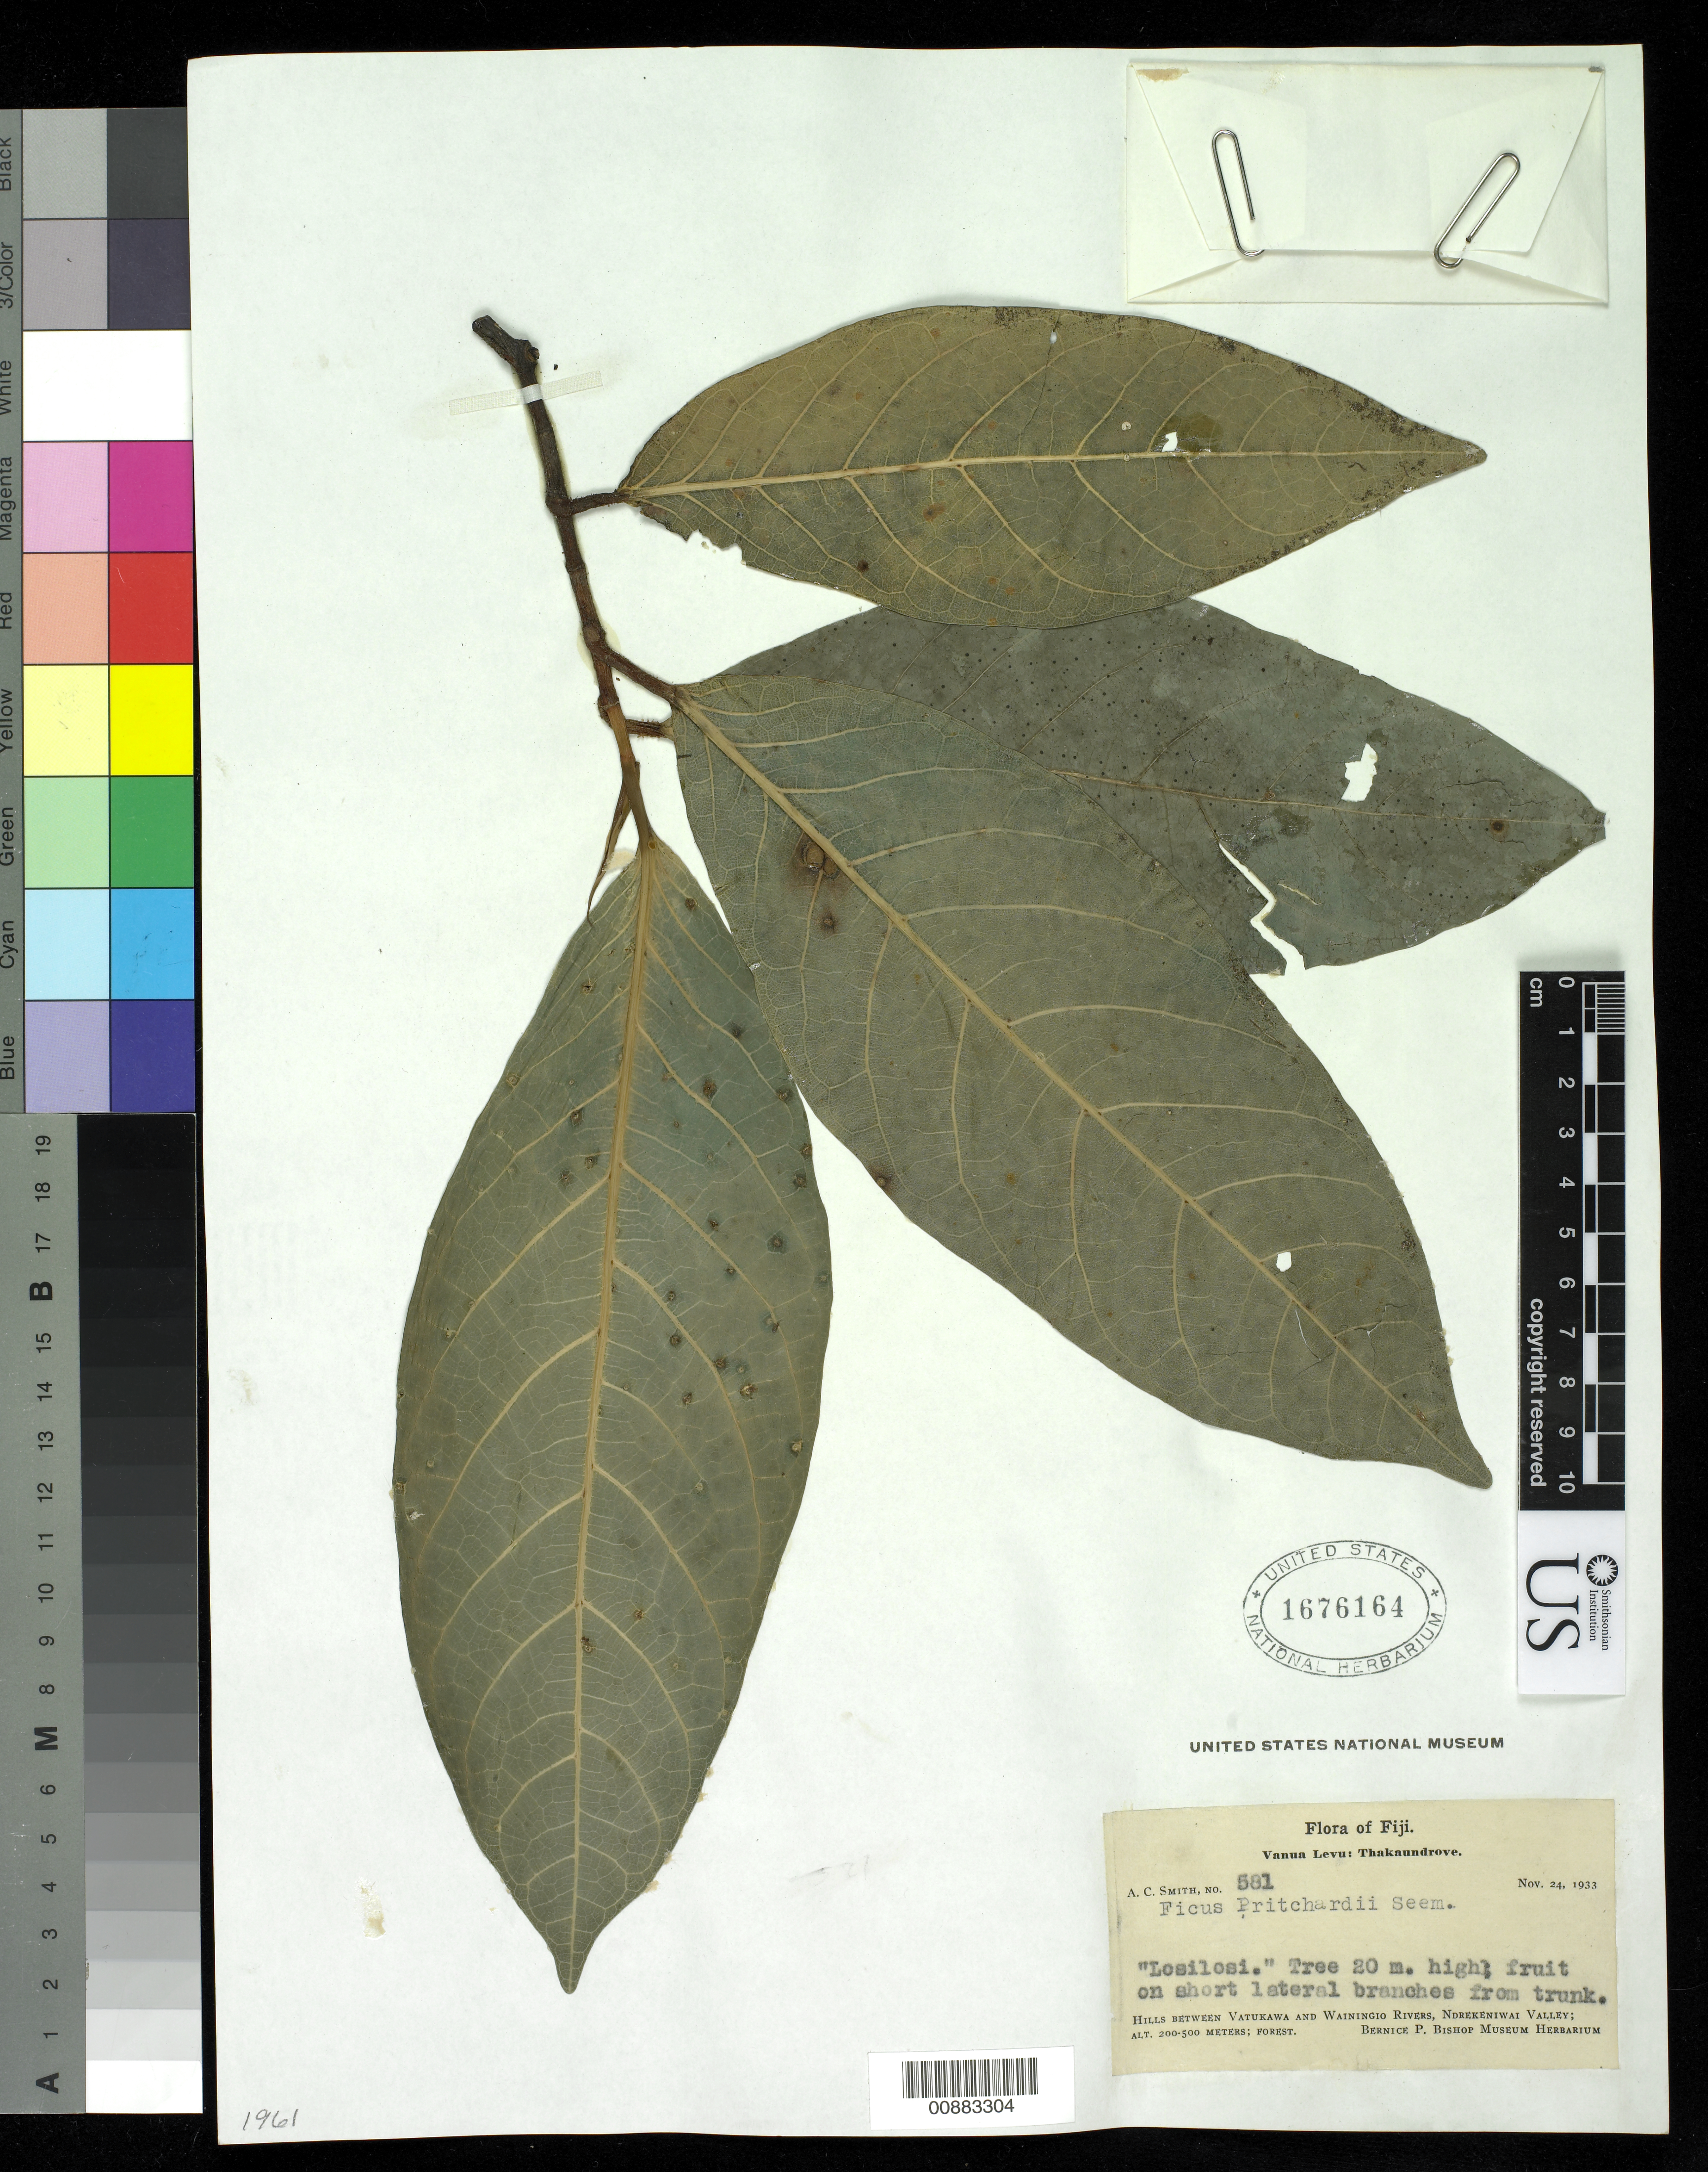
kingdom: Plantae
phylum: Tracheophyta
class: Magnoliopsida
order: Rosales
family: Moraceae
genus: Ficus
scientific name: Ficus pritchardii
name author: Seem.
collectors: A. C. Smith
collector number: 581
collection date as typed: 24 Nov 1933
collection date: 1933-11-24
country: Fiji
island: Vanua Levu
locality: Hills between Vatukawa and Wainingio Rivers, Ndrekeniwai Valley.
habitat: Forest.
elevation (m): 200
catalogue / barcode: US 1676164